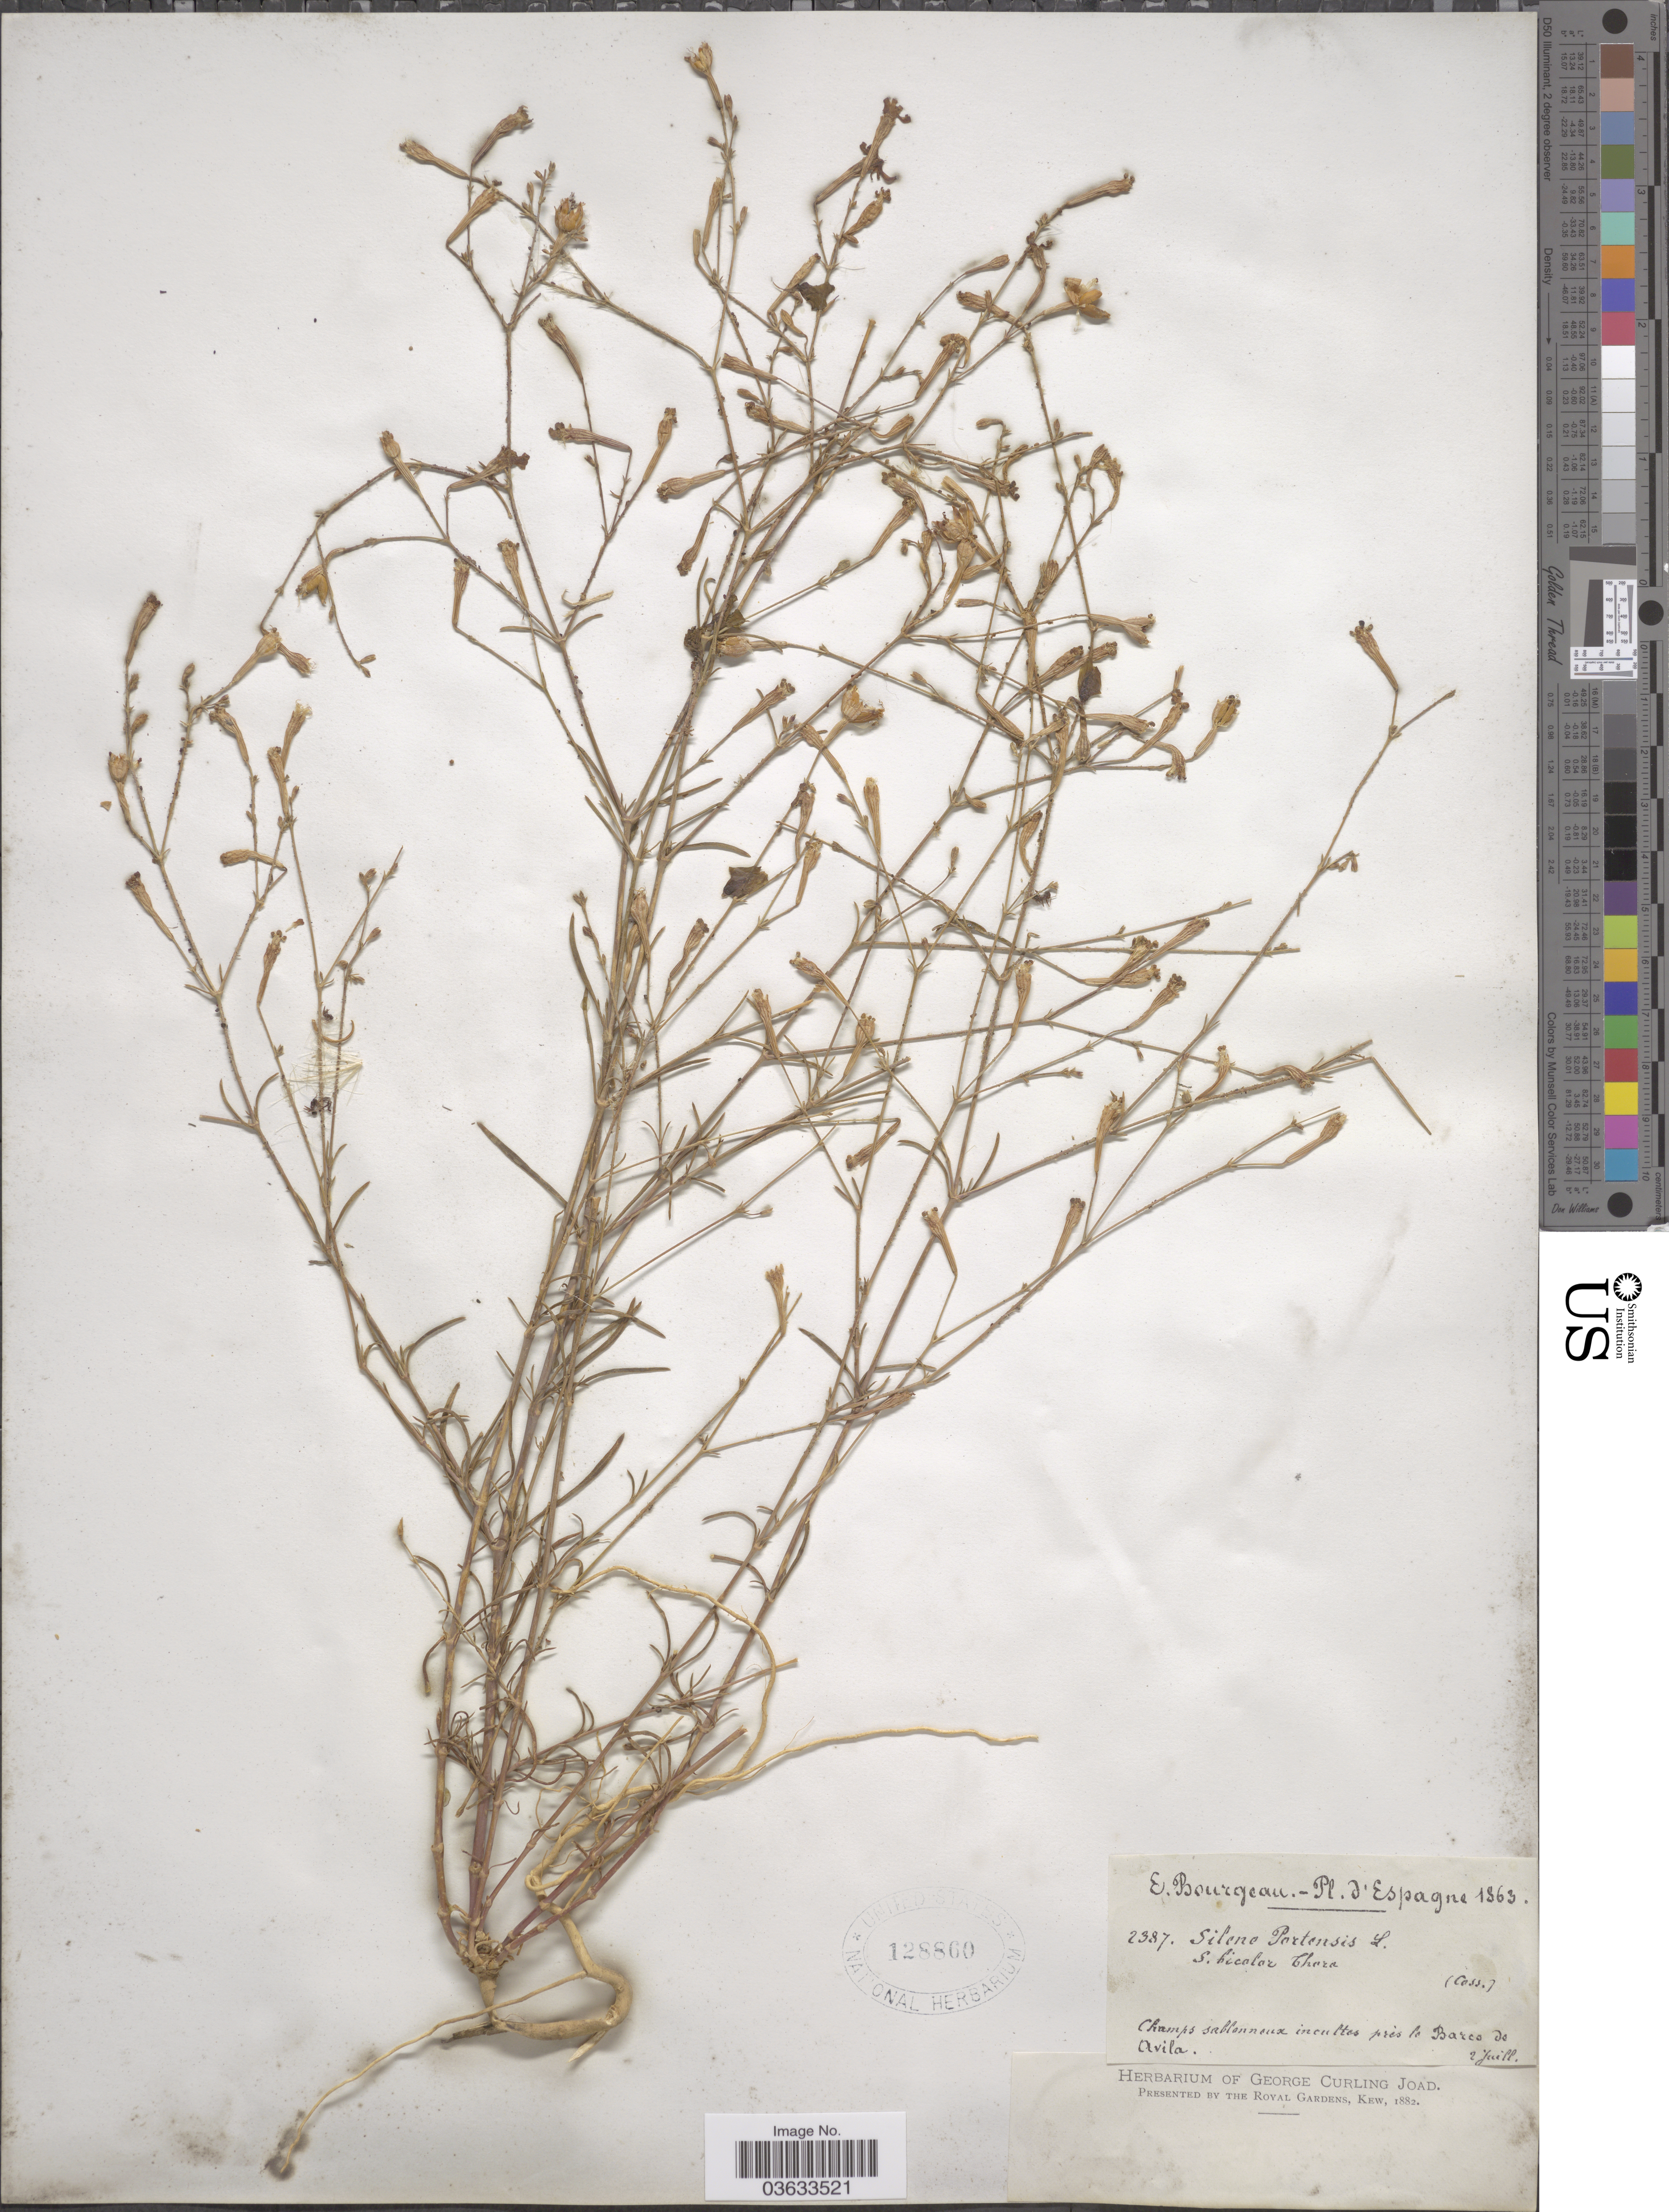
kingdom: Plantae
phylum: Tracheophyta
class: Magnoliopsida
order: Caryophyllales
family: Caryophyllaceae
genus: Silene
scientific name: Silene portensis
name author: L.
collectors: E. Bourgeau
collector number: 2387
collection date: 1863-07-02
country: Spain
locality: D'Espagne, Champs sablonneux incultes près le Barco de Avila.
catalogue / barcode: US 128860